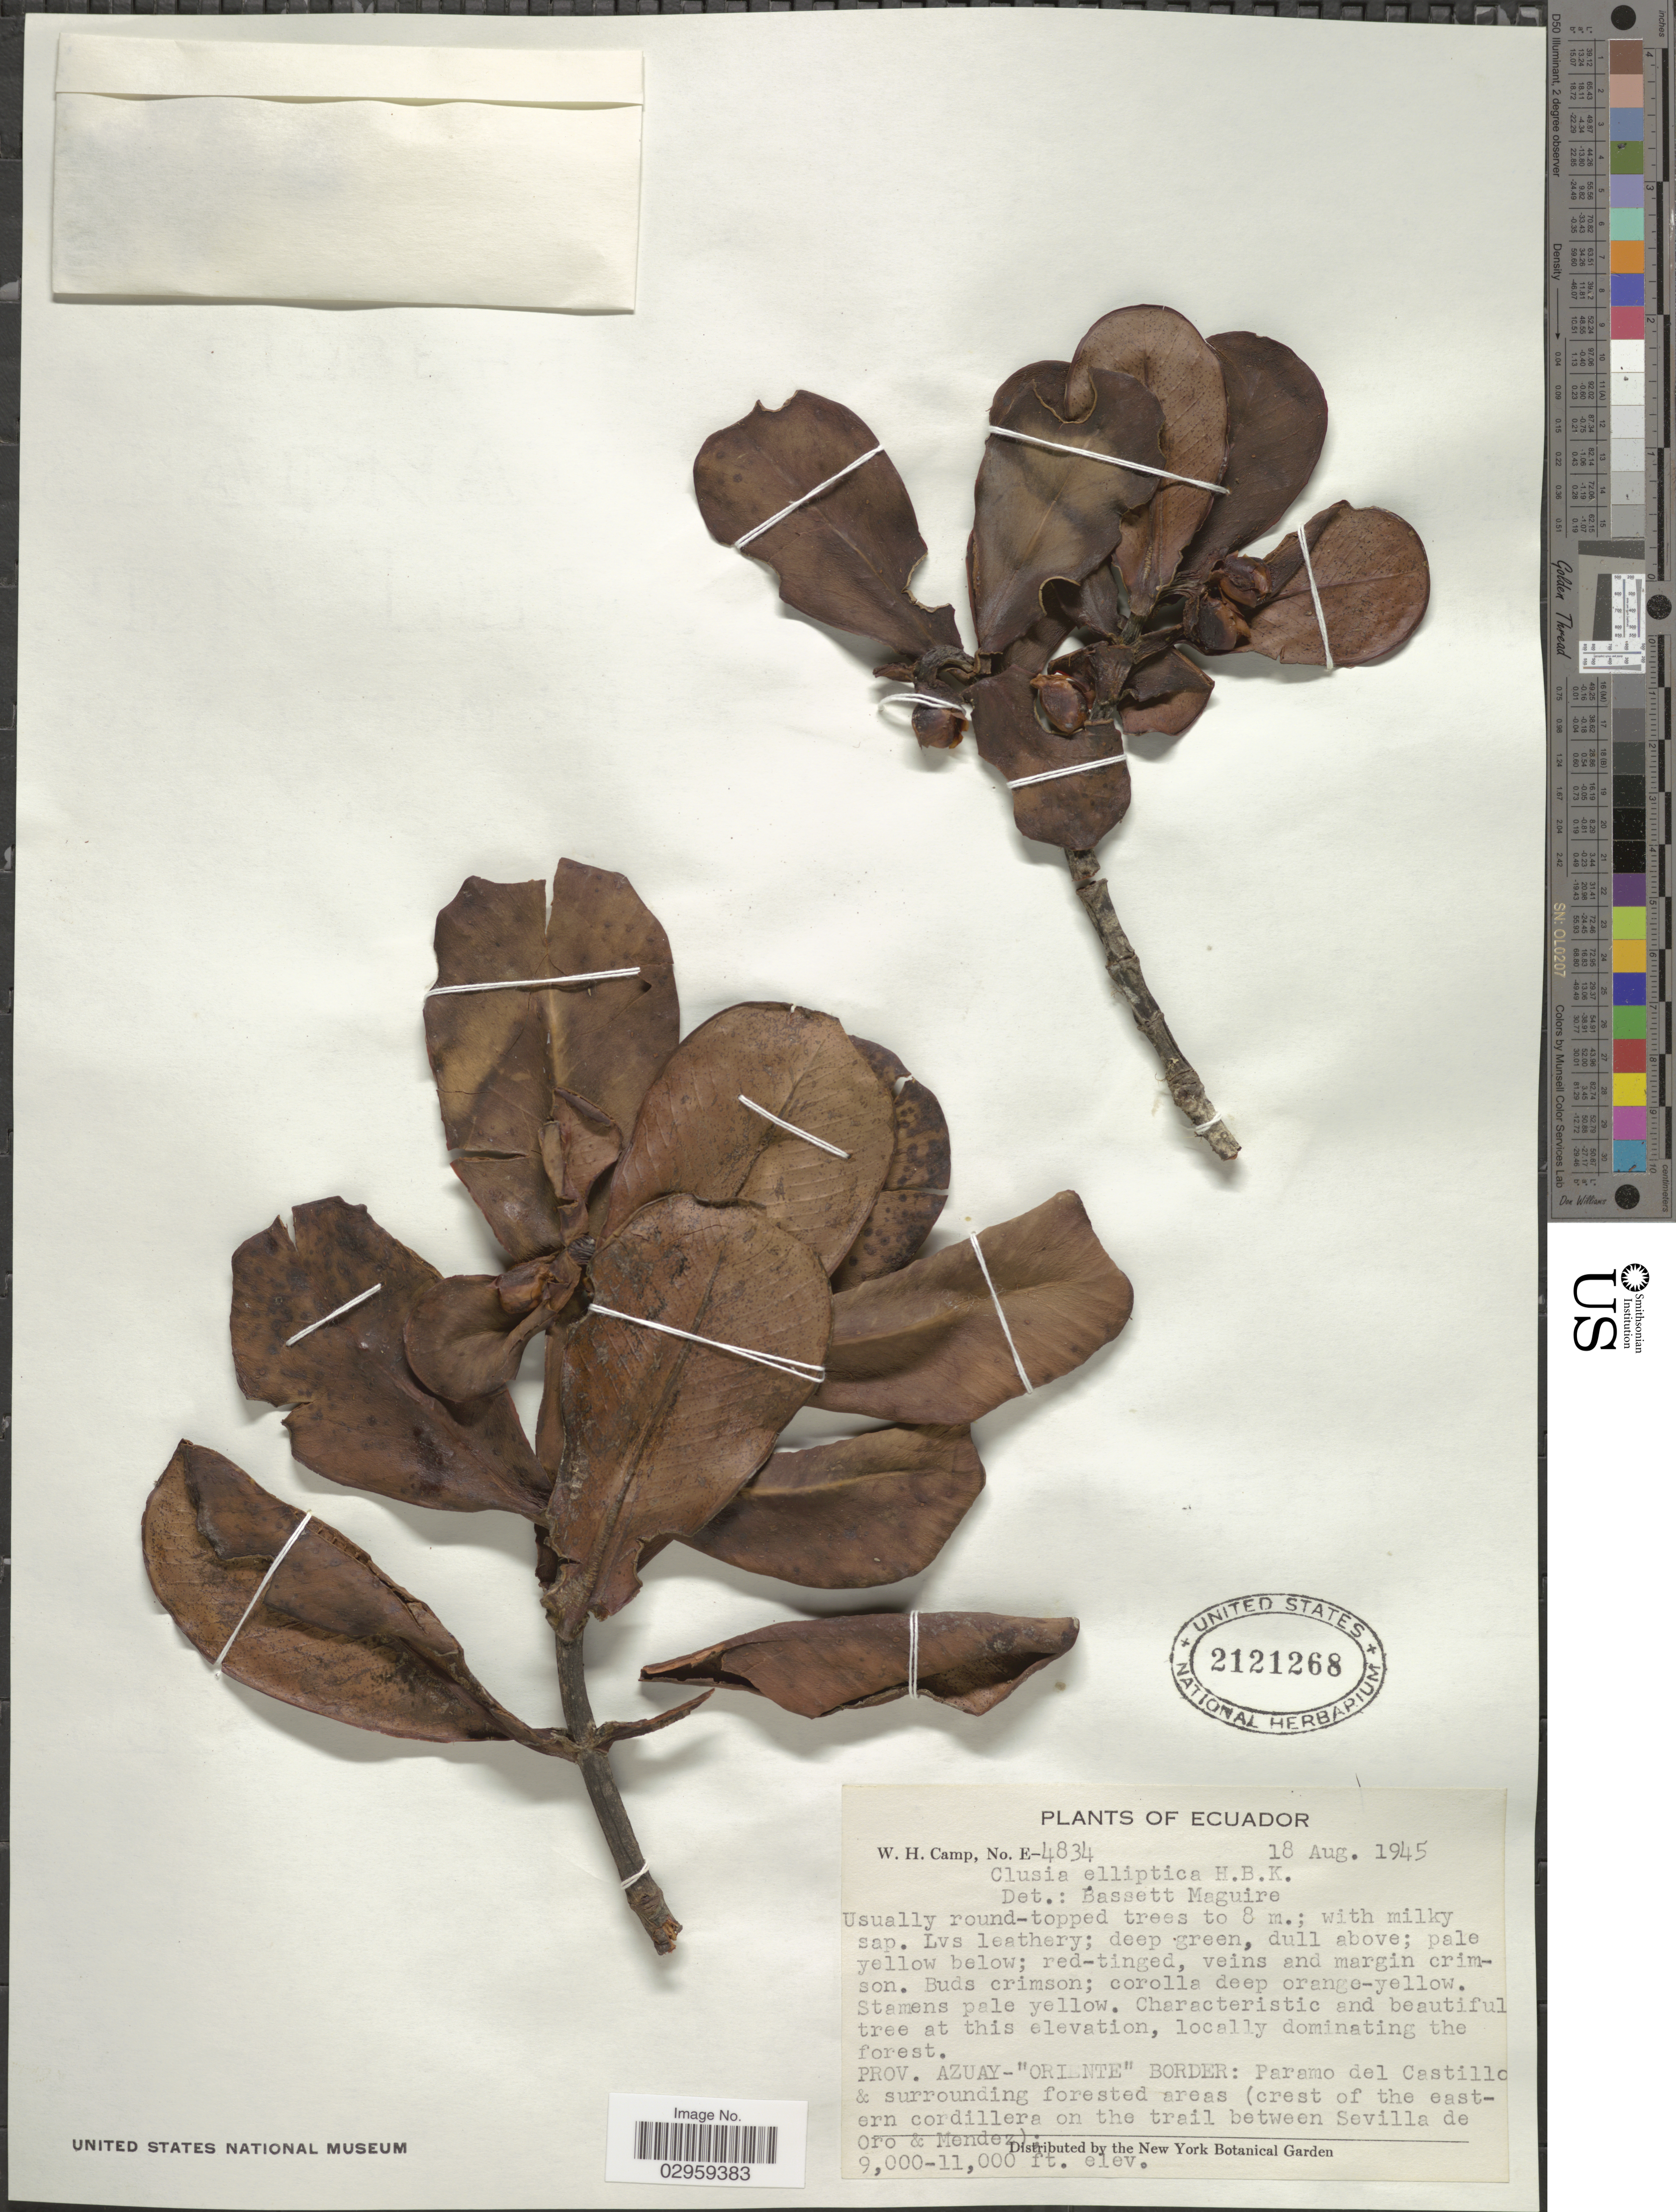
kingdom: Plantae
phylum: Tracheophyta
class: Magnoliopsida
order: Malpighiales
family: Clusiaceae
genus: Clusia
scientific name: Clusia elliptica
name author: Kunth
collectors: W. H. Camp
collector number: E-4834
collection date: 1945-08-18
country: Ecuador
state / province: Azuay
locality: Prov. Azuay-"Oriente" Border: Paramo del Castillo & surrounding forested areas (crest of the eastern cordillera on the trail between Sevilla de Oro & Mendez).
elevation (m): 2743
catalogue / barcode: US 2121268